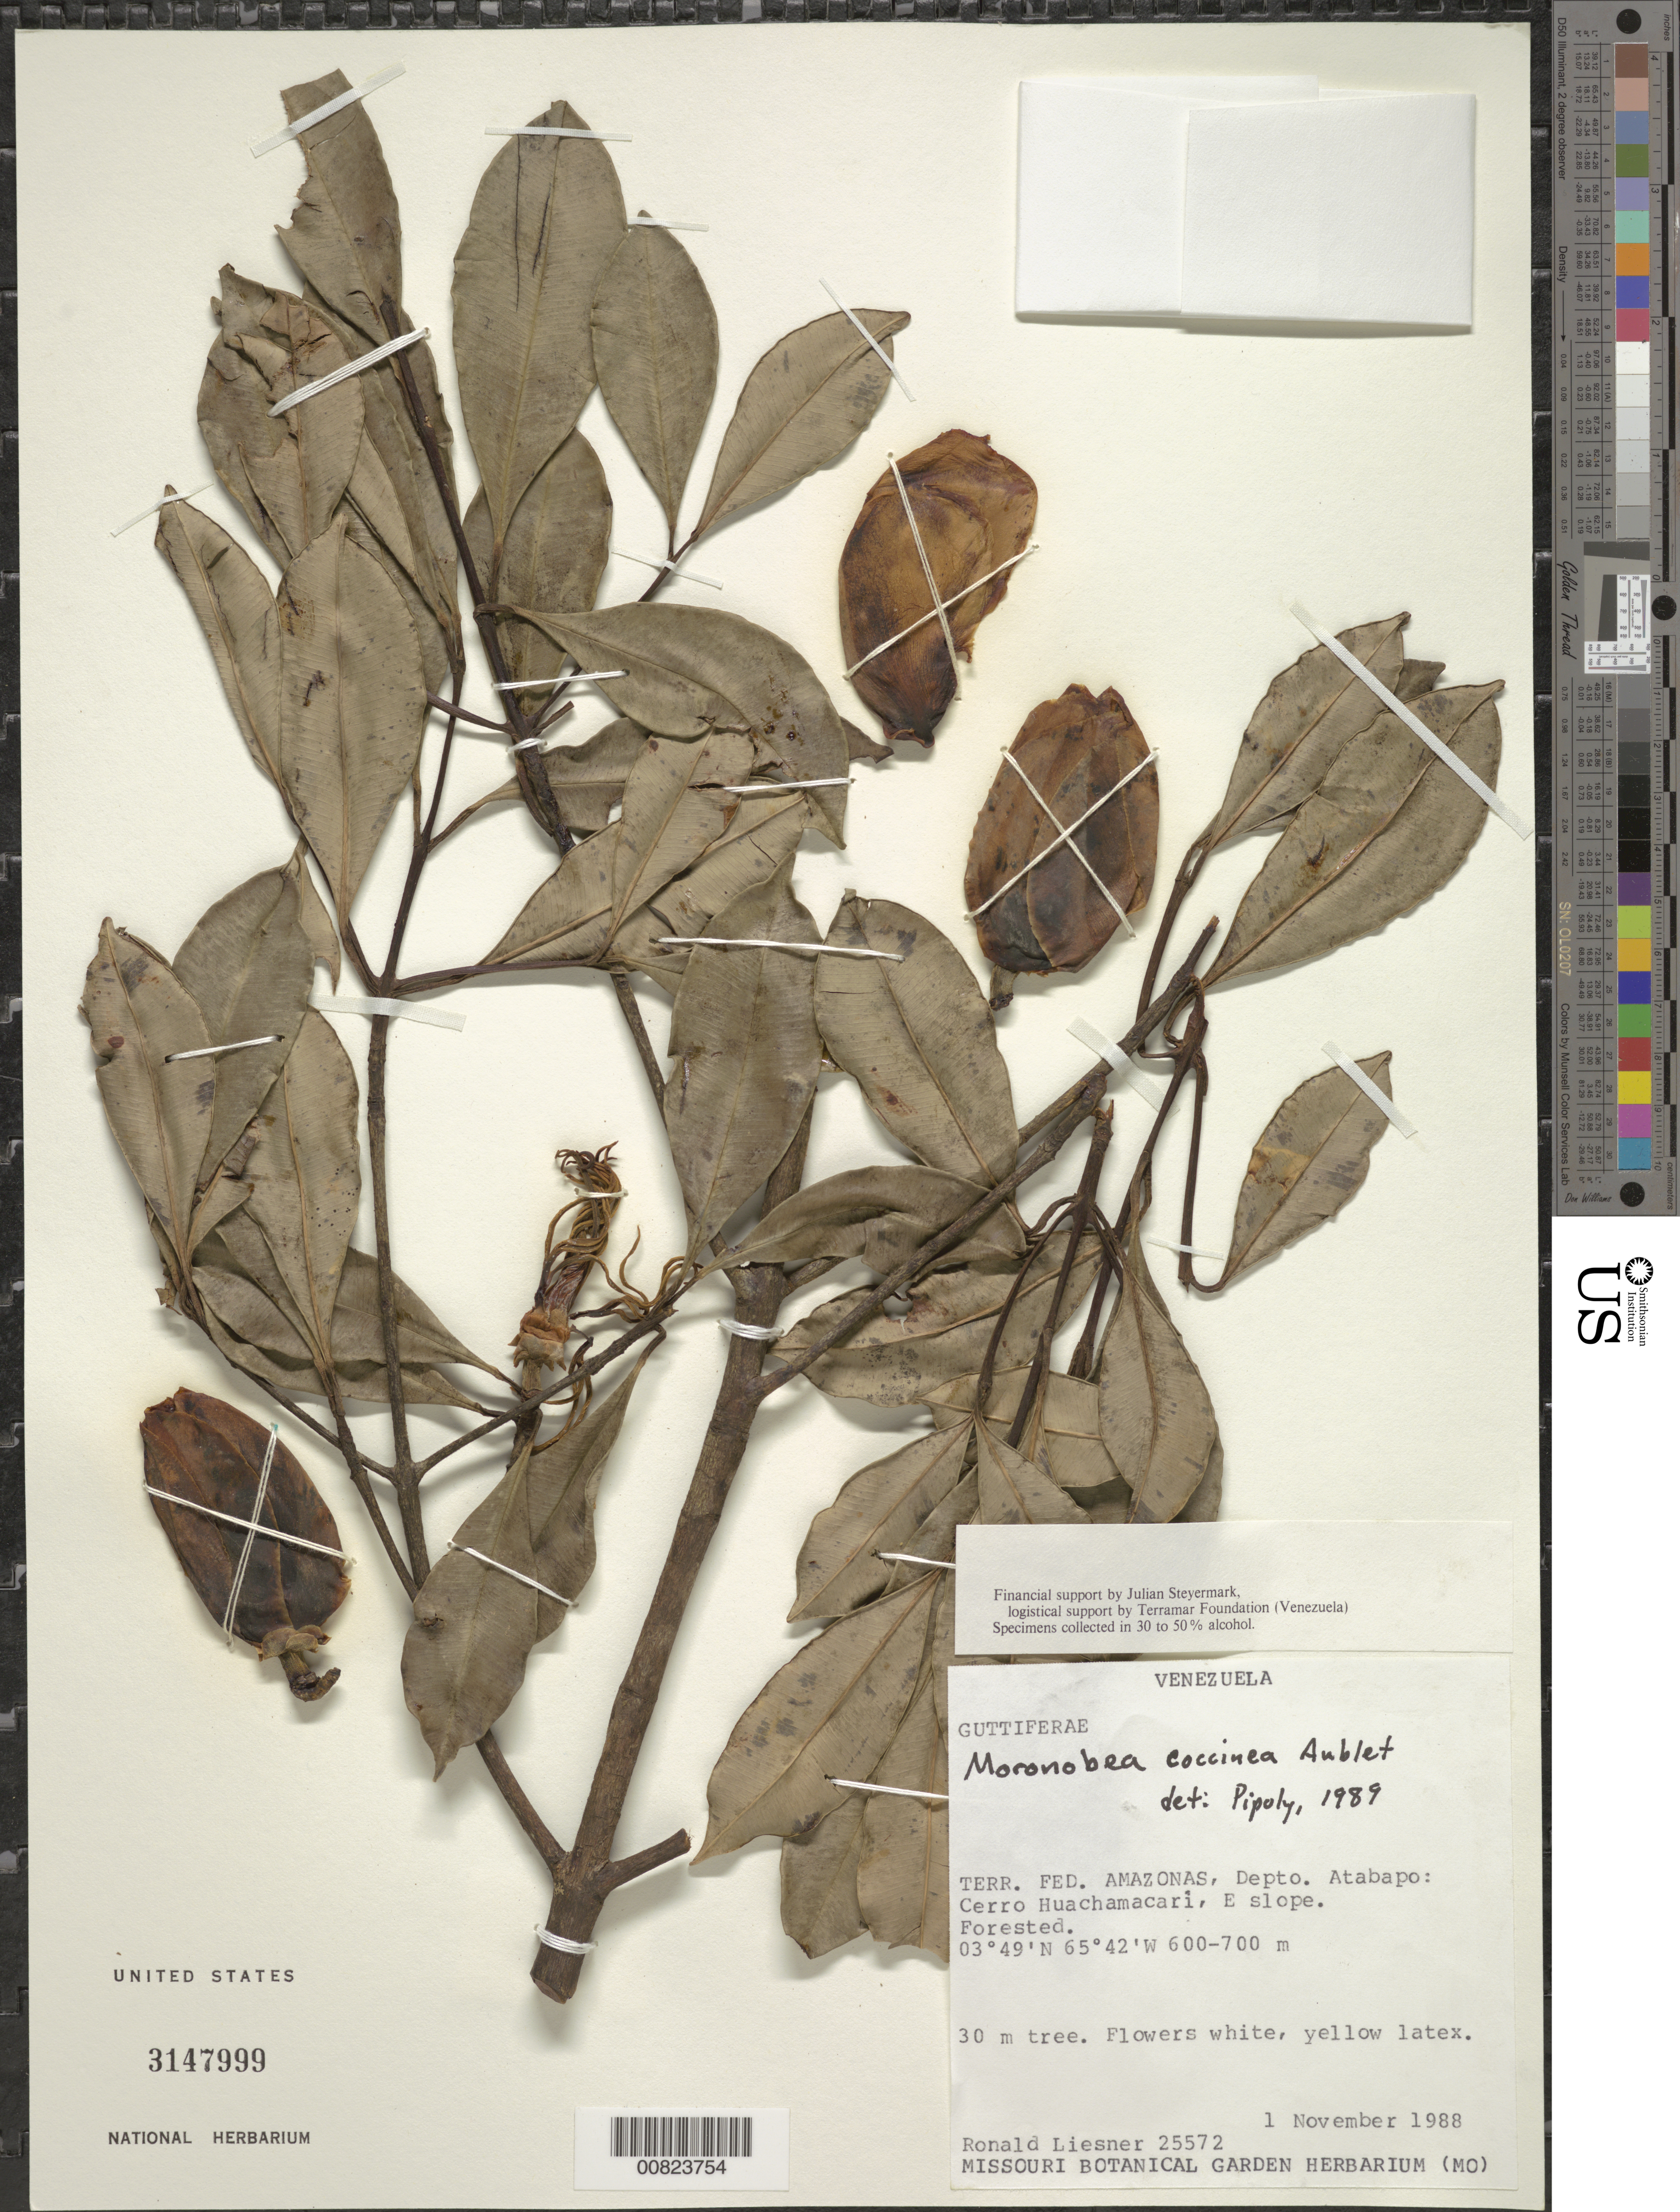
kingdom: Plantae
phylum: Tracheophyta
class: Magnoliopsida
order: Malpighiales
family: Clusiaceae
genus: Rheedia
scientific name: Rheedia coccinea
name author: Aubl.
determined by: Pipoly, J. J., III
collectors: R. L. Liesner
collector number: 25572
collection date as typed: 1-Nov-88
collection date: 1988-11-01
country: Venezuela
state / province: Amazonas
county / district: Atabapo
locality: Cerro Huachamacari, E slope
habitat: Forest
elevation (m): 600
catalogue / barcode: US 3147999